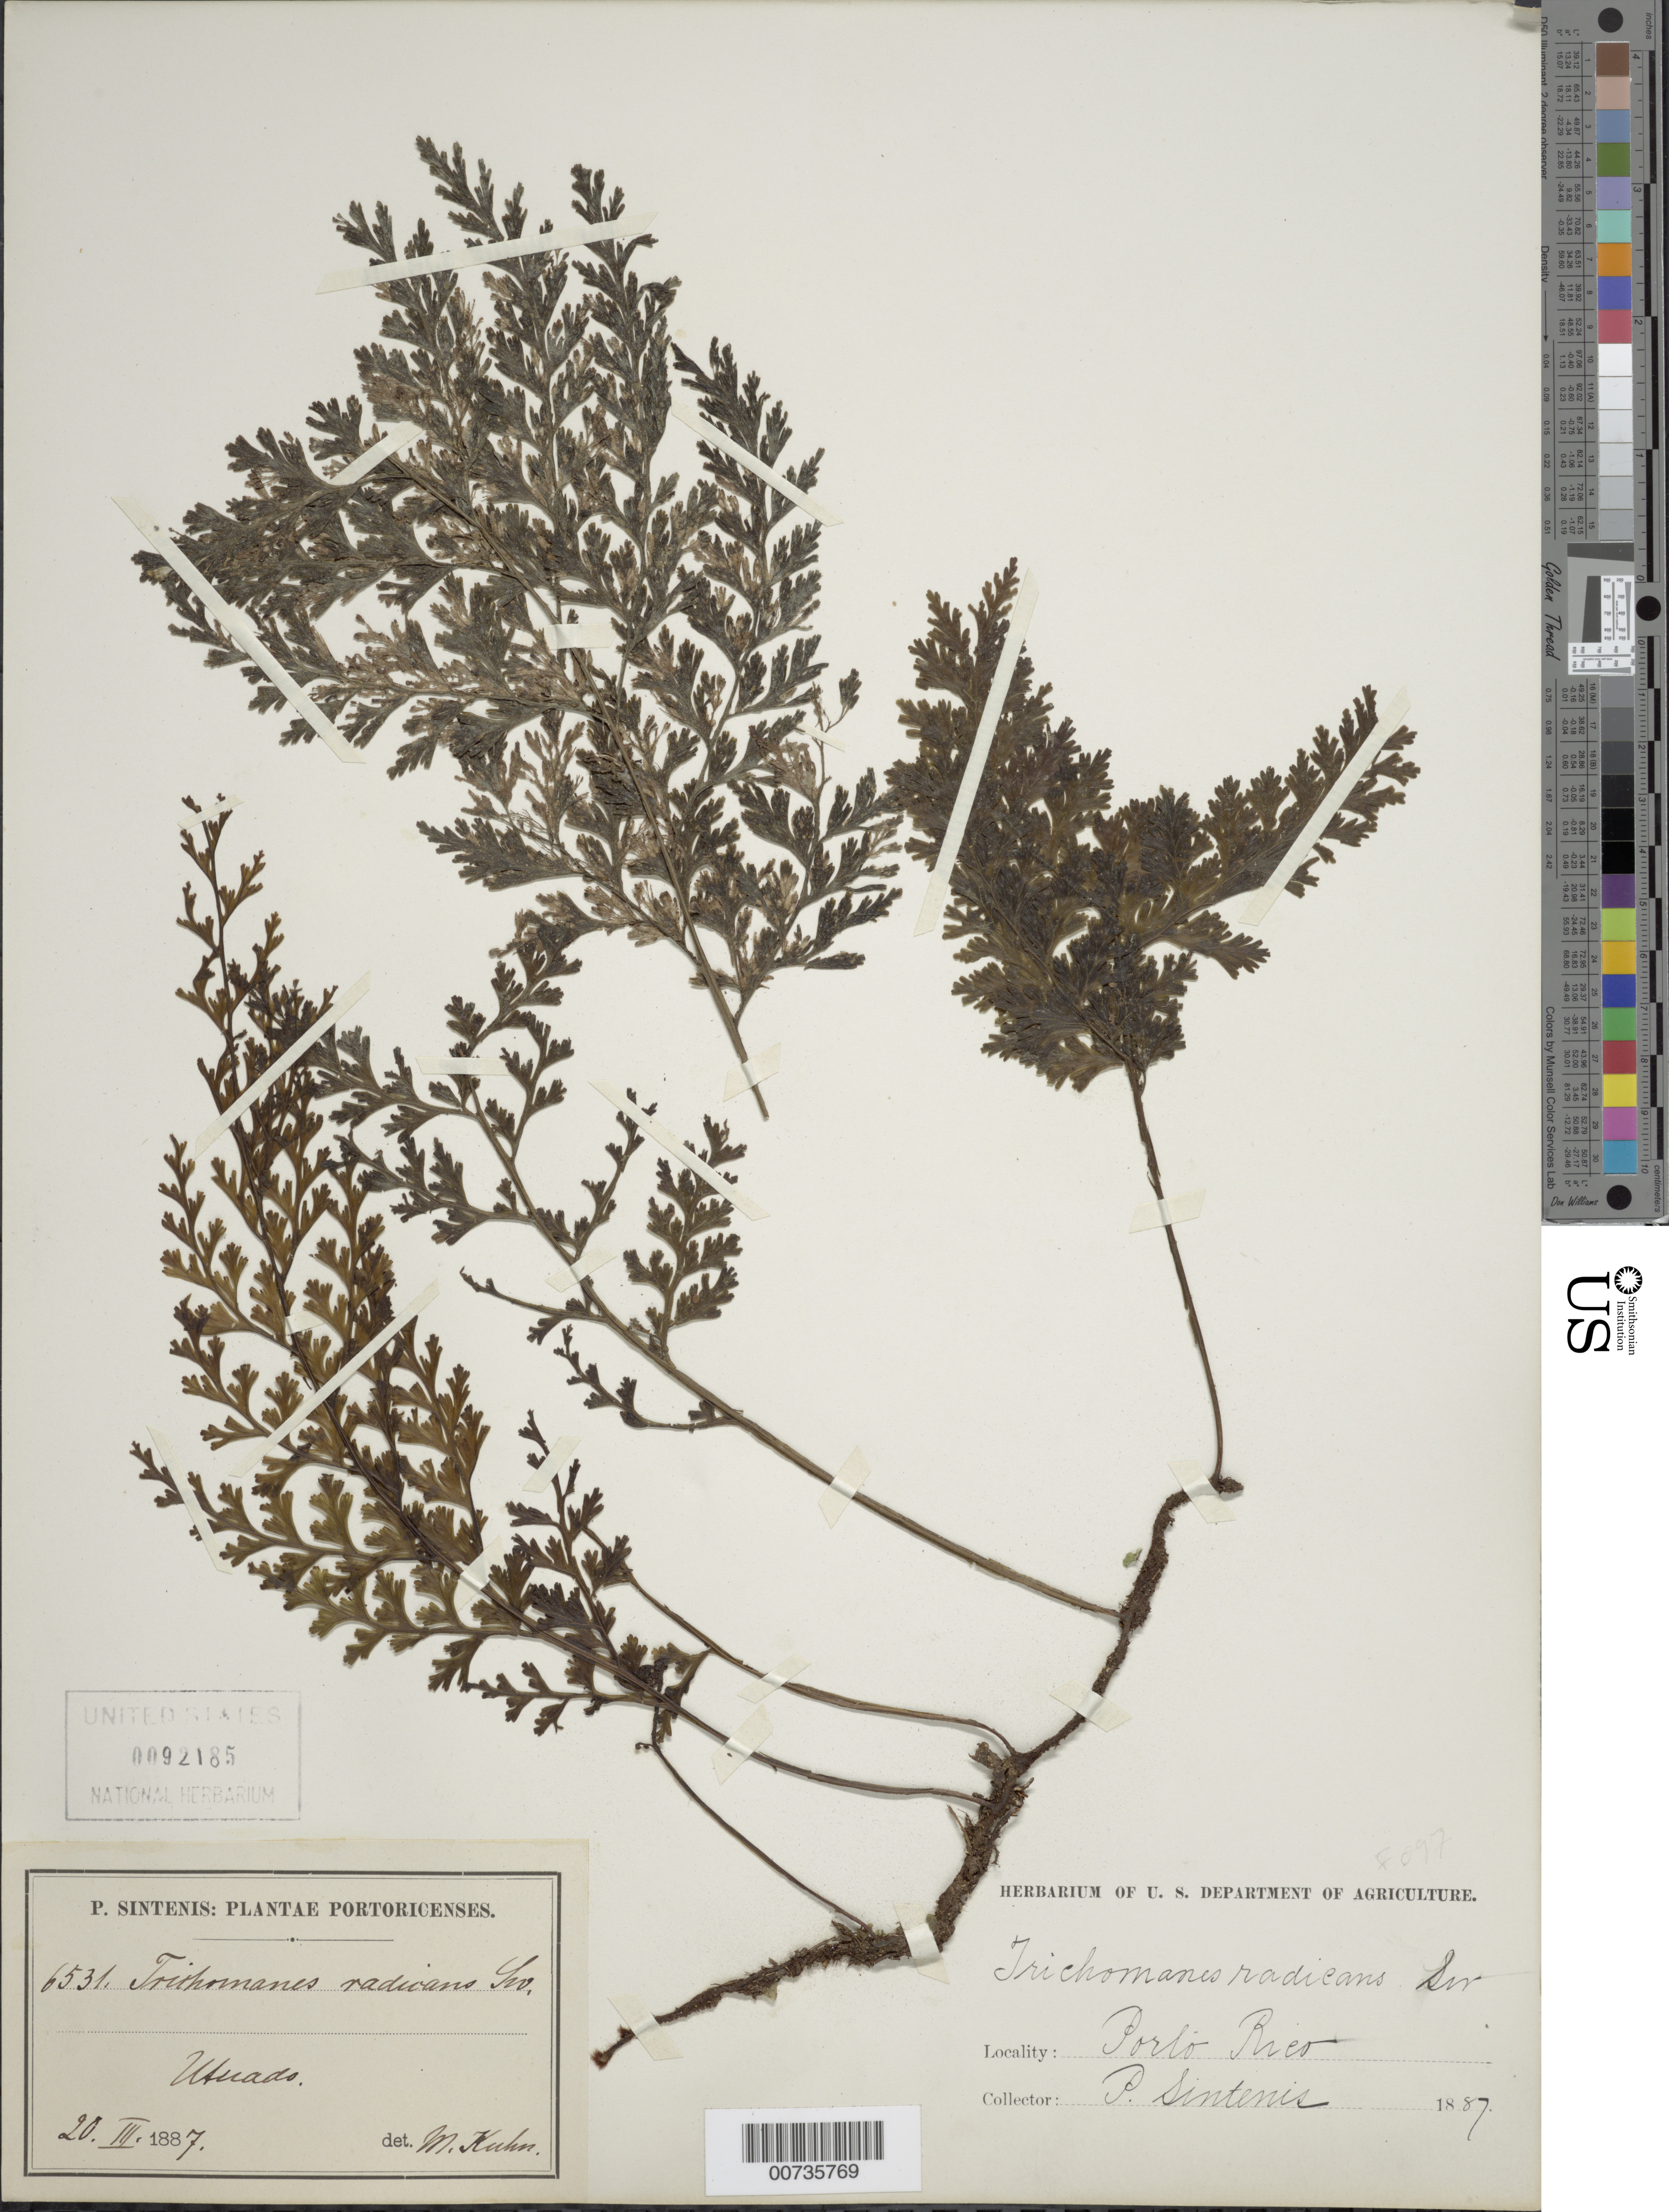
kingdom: Plantae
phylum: Tracheophyta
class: Polypodiopsida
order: Hymenophyllales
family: Hymenophyllaceae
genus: Vandenboschia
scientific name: Vandenboschia radicans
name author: (Sw.) Copel.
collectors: P. Sintenis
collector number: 6531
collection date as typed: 20 Mar 1887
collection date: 1887-03-20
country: Puerto Rico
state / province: Utuado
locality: Utuado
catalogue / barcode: US 92185